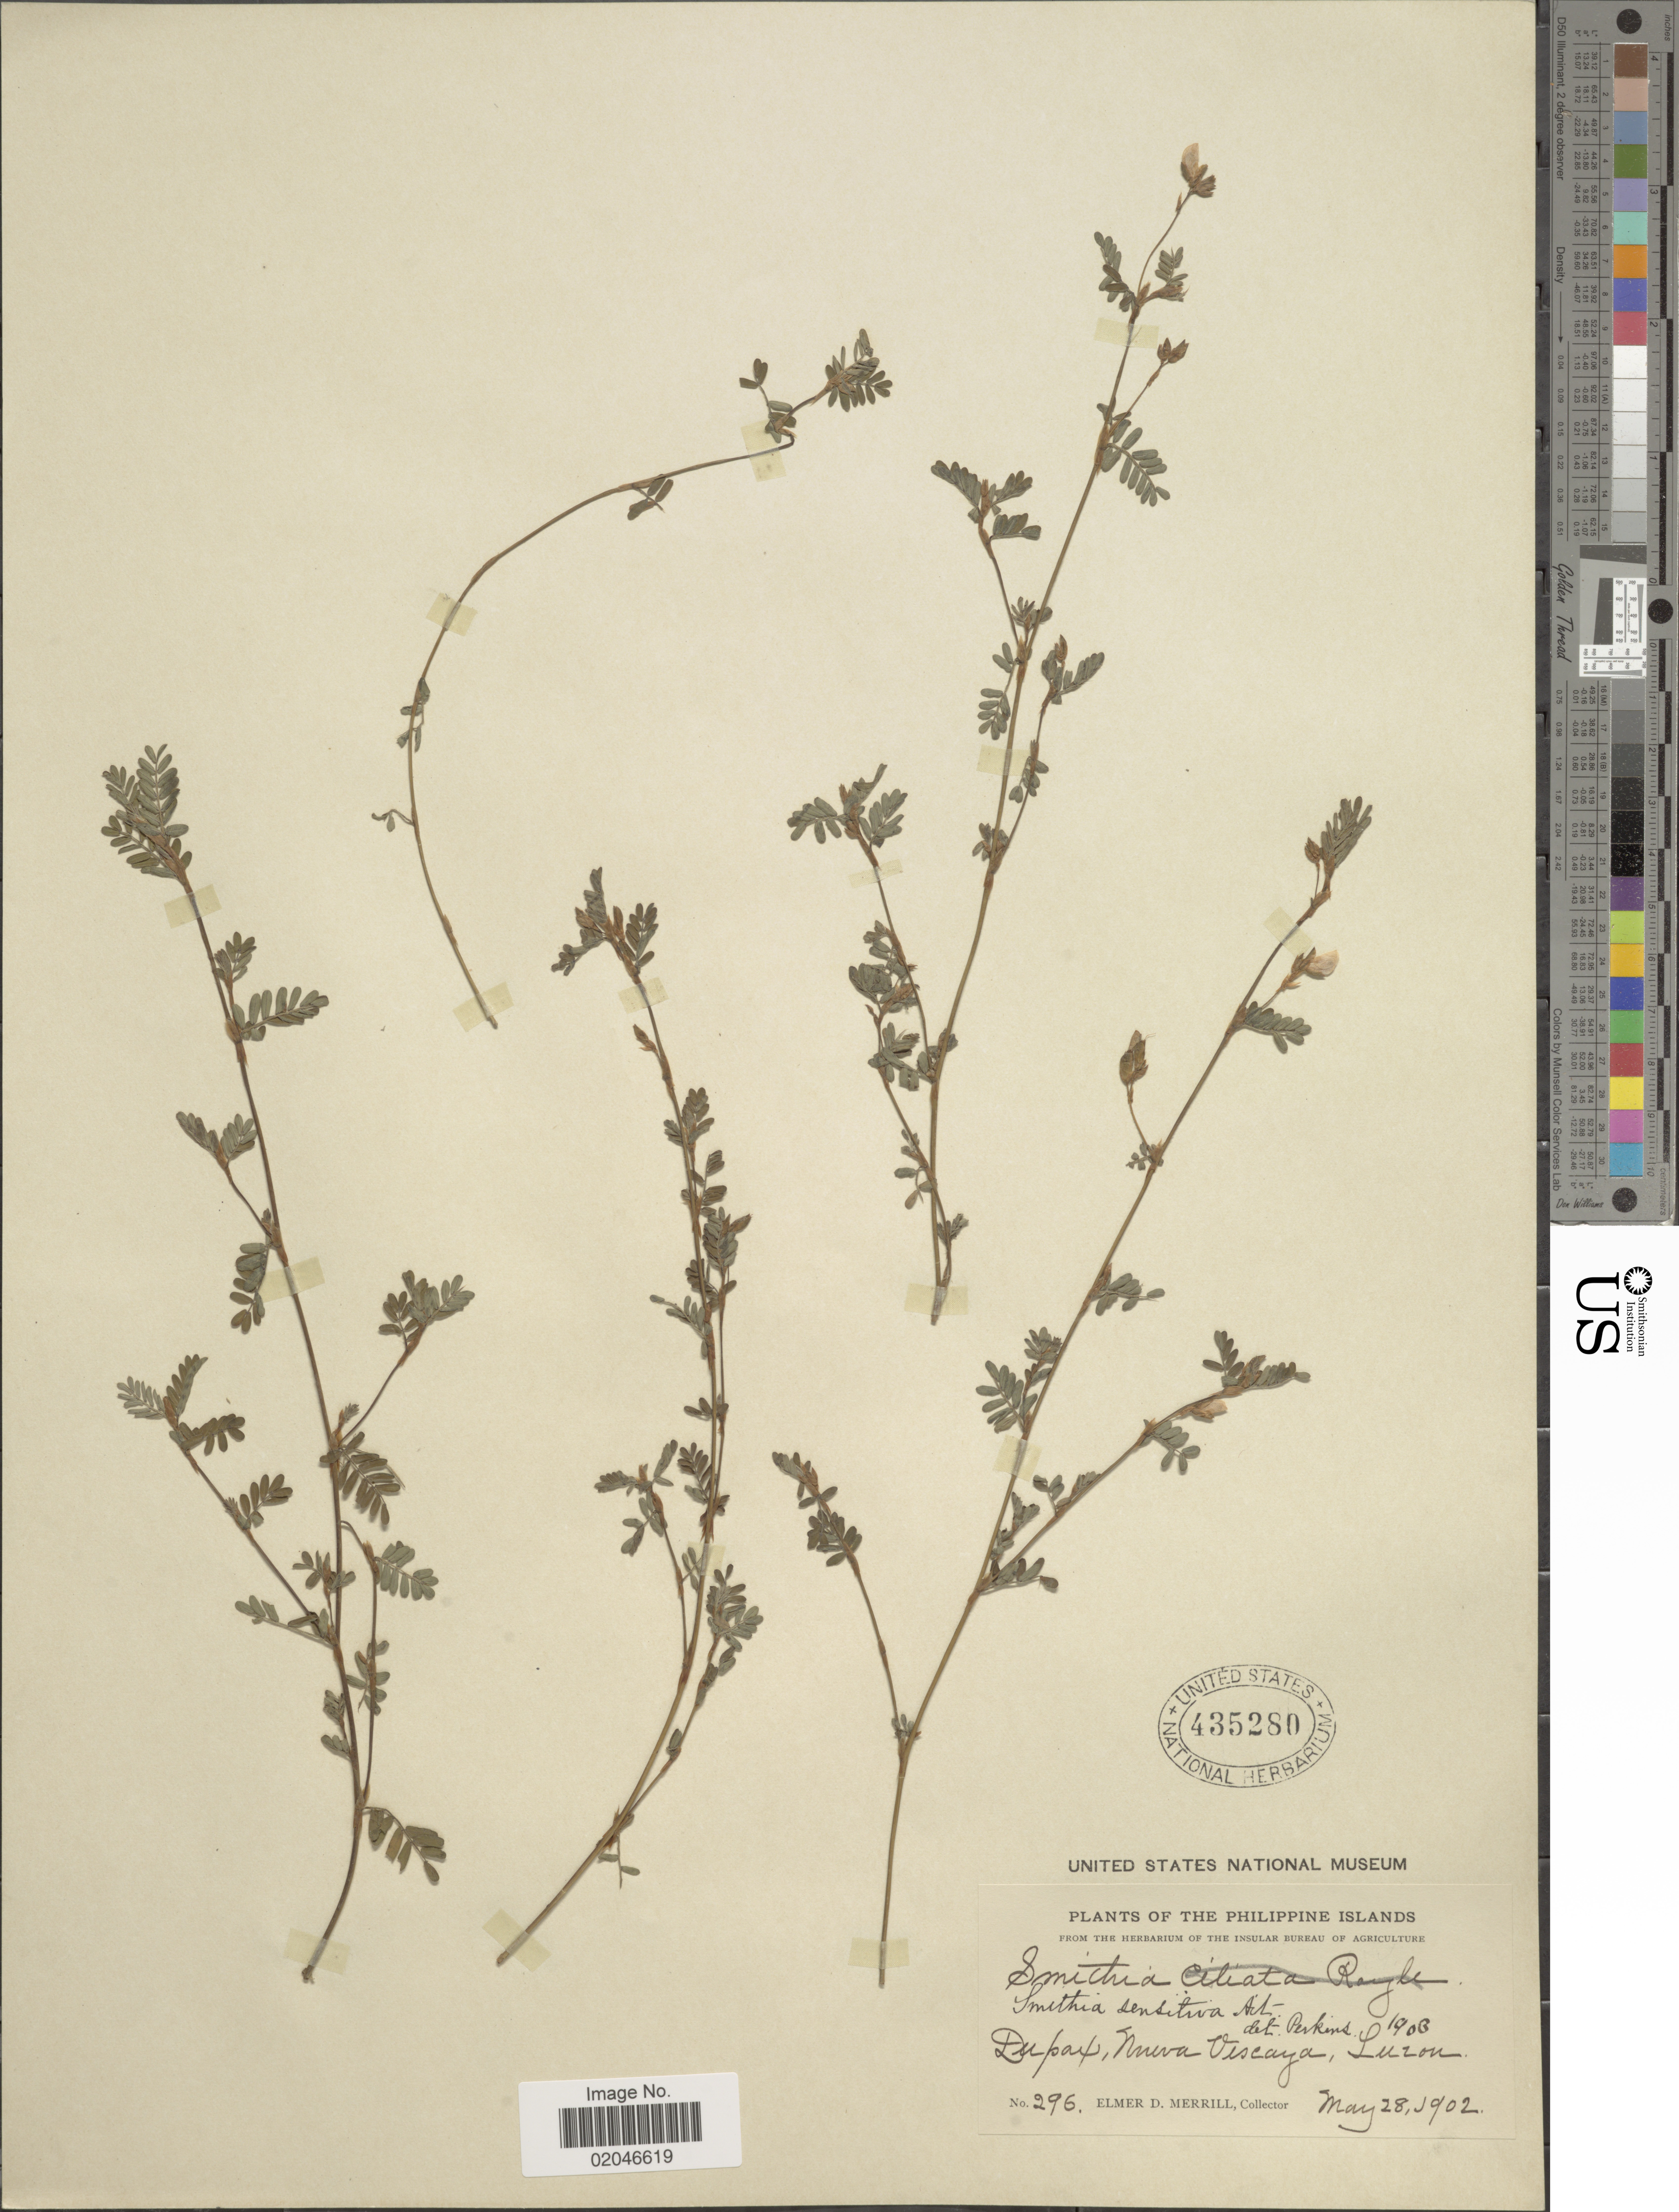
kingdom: Plantae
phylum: Tracheophyta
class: Magnoliopsida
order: Fabales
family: Fabaceae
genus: Smithia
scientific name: Smithia sensitiva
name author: Aiton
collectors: E. D. Merrill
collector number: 296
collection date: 1902-05-28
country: Philippines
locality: The Philippine Islands, Dupax, Nueva Viscaya, Luzon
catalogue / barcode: US 435280